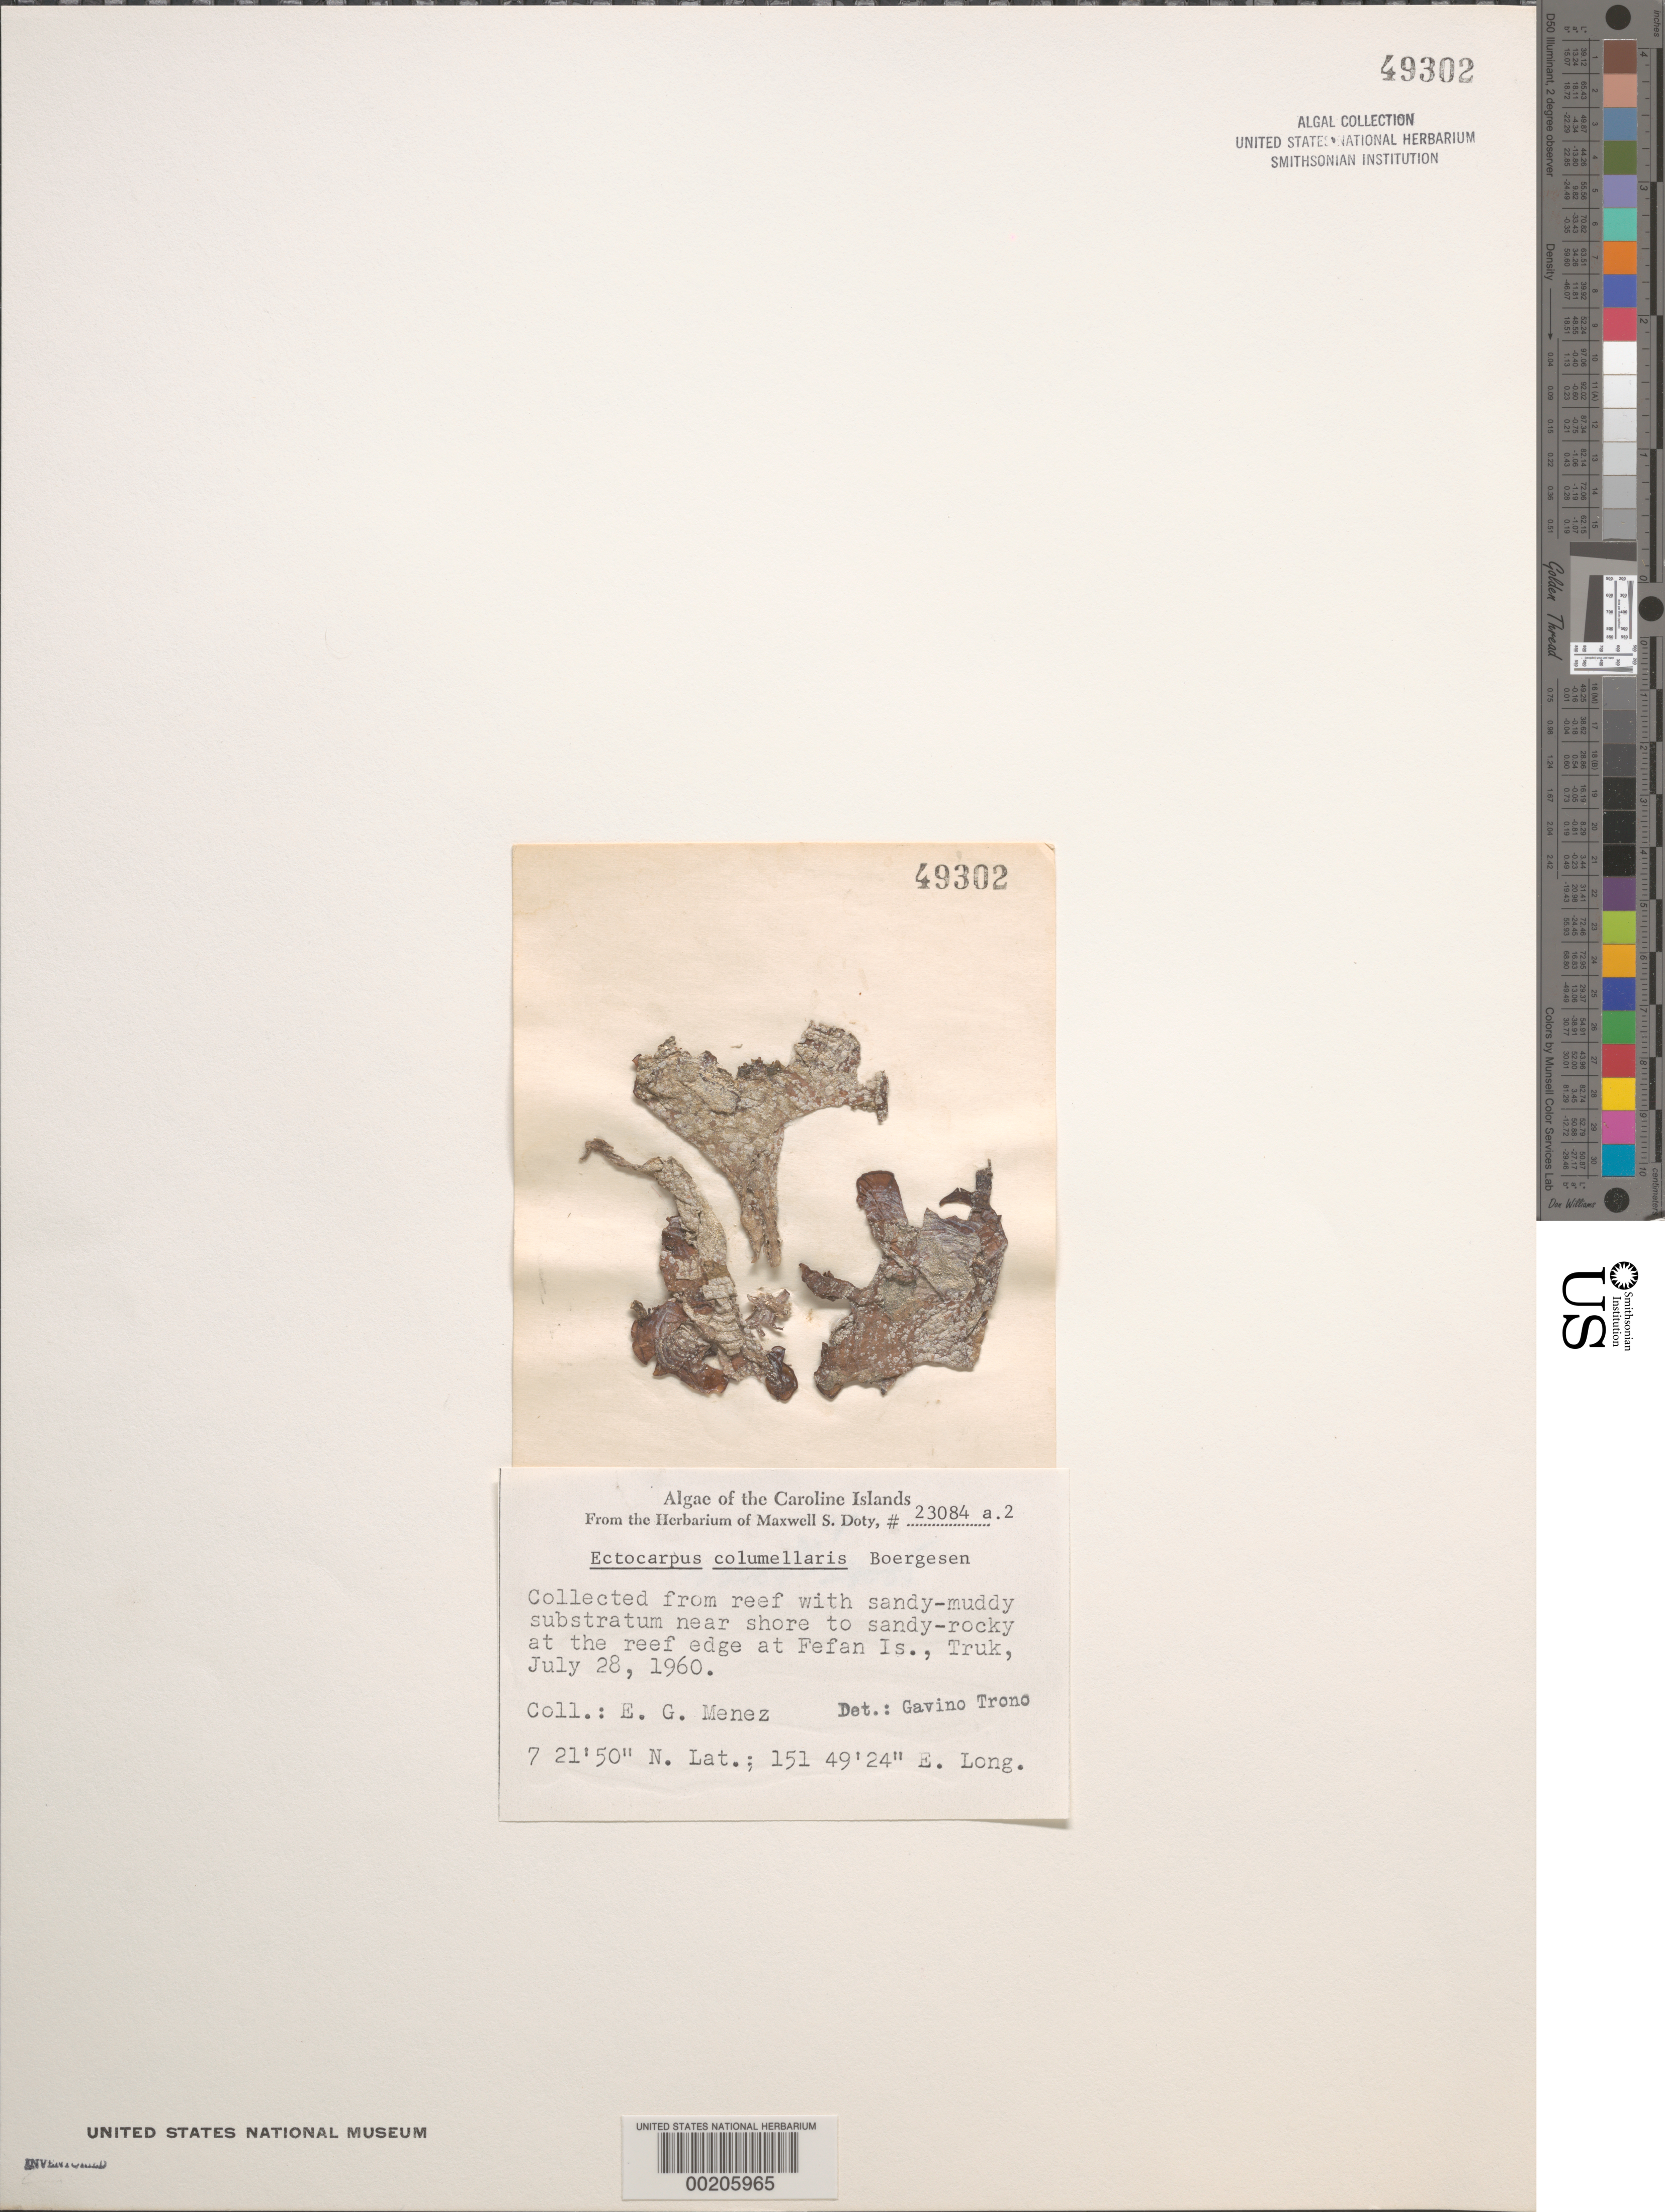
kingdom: Chromista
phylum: Ochrophyta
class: Phaeophyceae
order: Ectocarpales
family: Acinetosporaceae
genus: Feldmannia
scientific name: Feldmannia columellaris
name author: (Børgesen) A.K.Islam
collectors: Meñez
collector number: MSD 23084a.2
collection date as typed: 28 Jul 1960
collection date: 1960-07-28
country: Micronesia, Federated States of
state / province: Truk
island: Fefan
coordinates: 7 21' 50" N, 151 49' 24" E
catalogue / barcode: US 49302